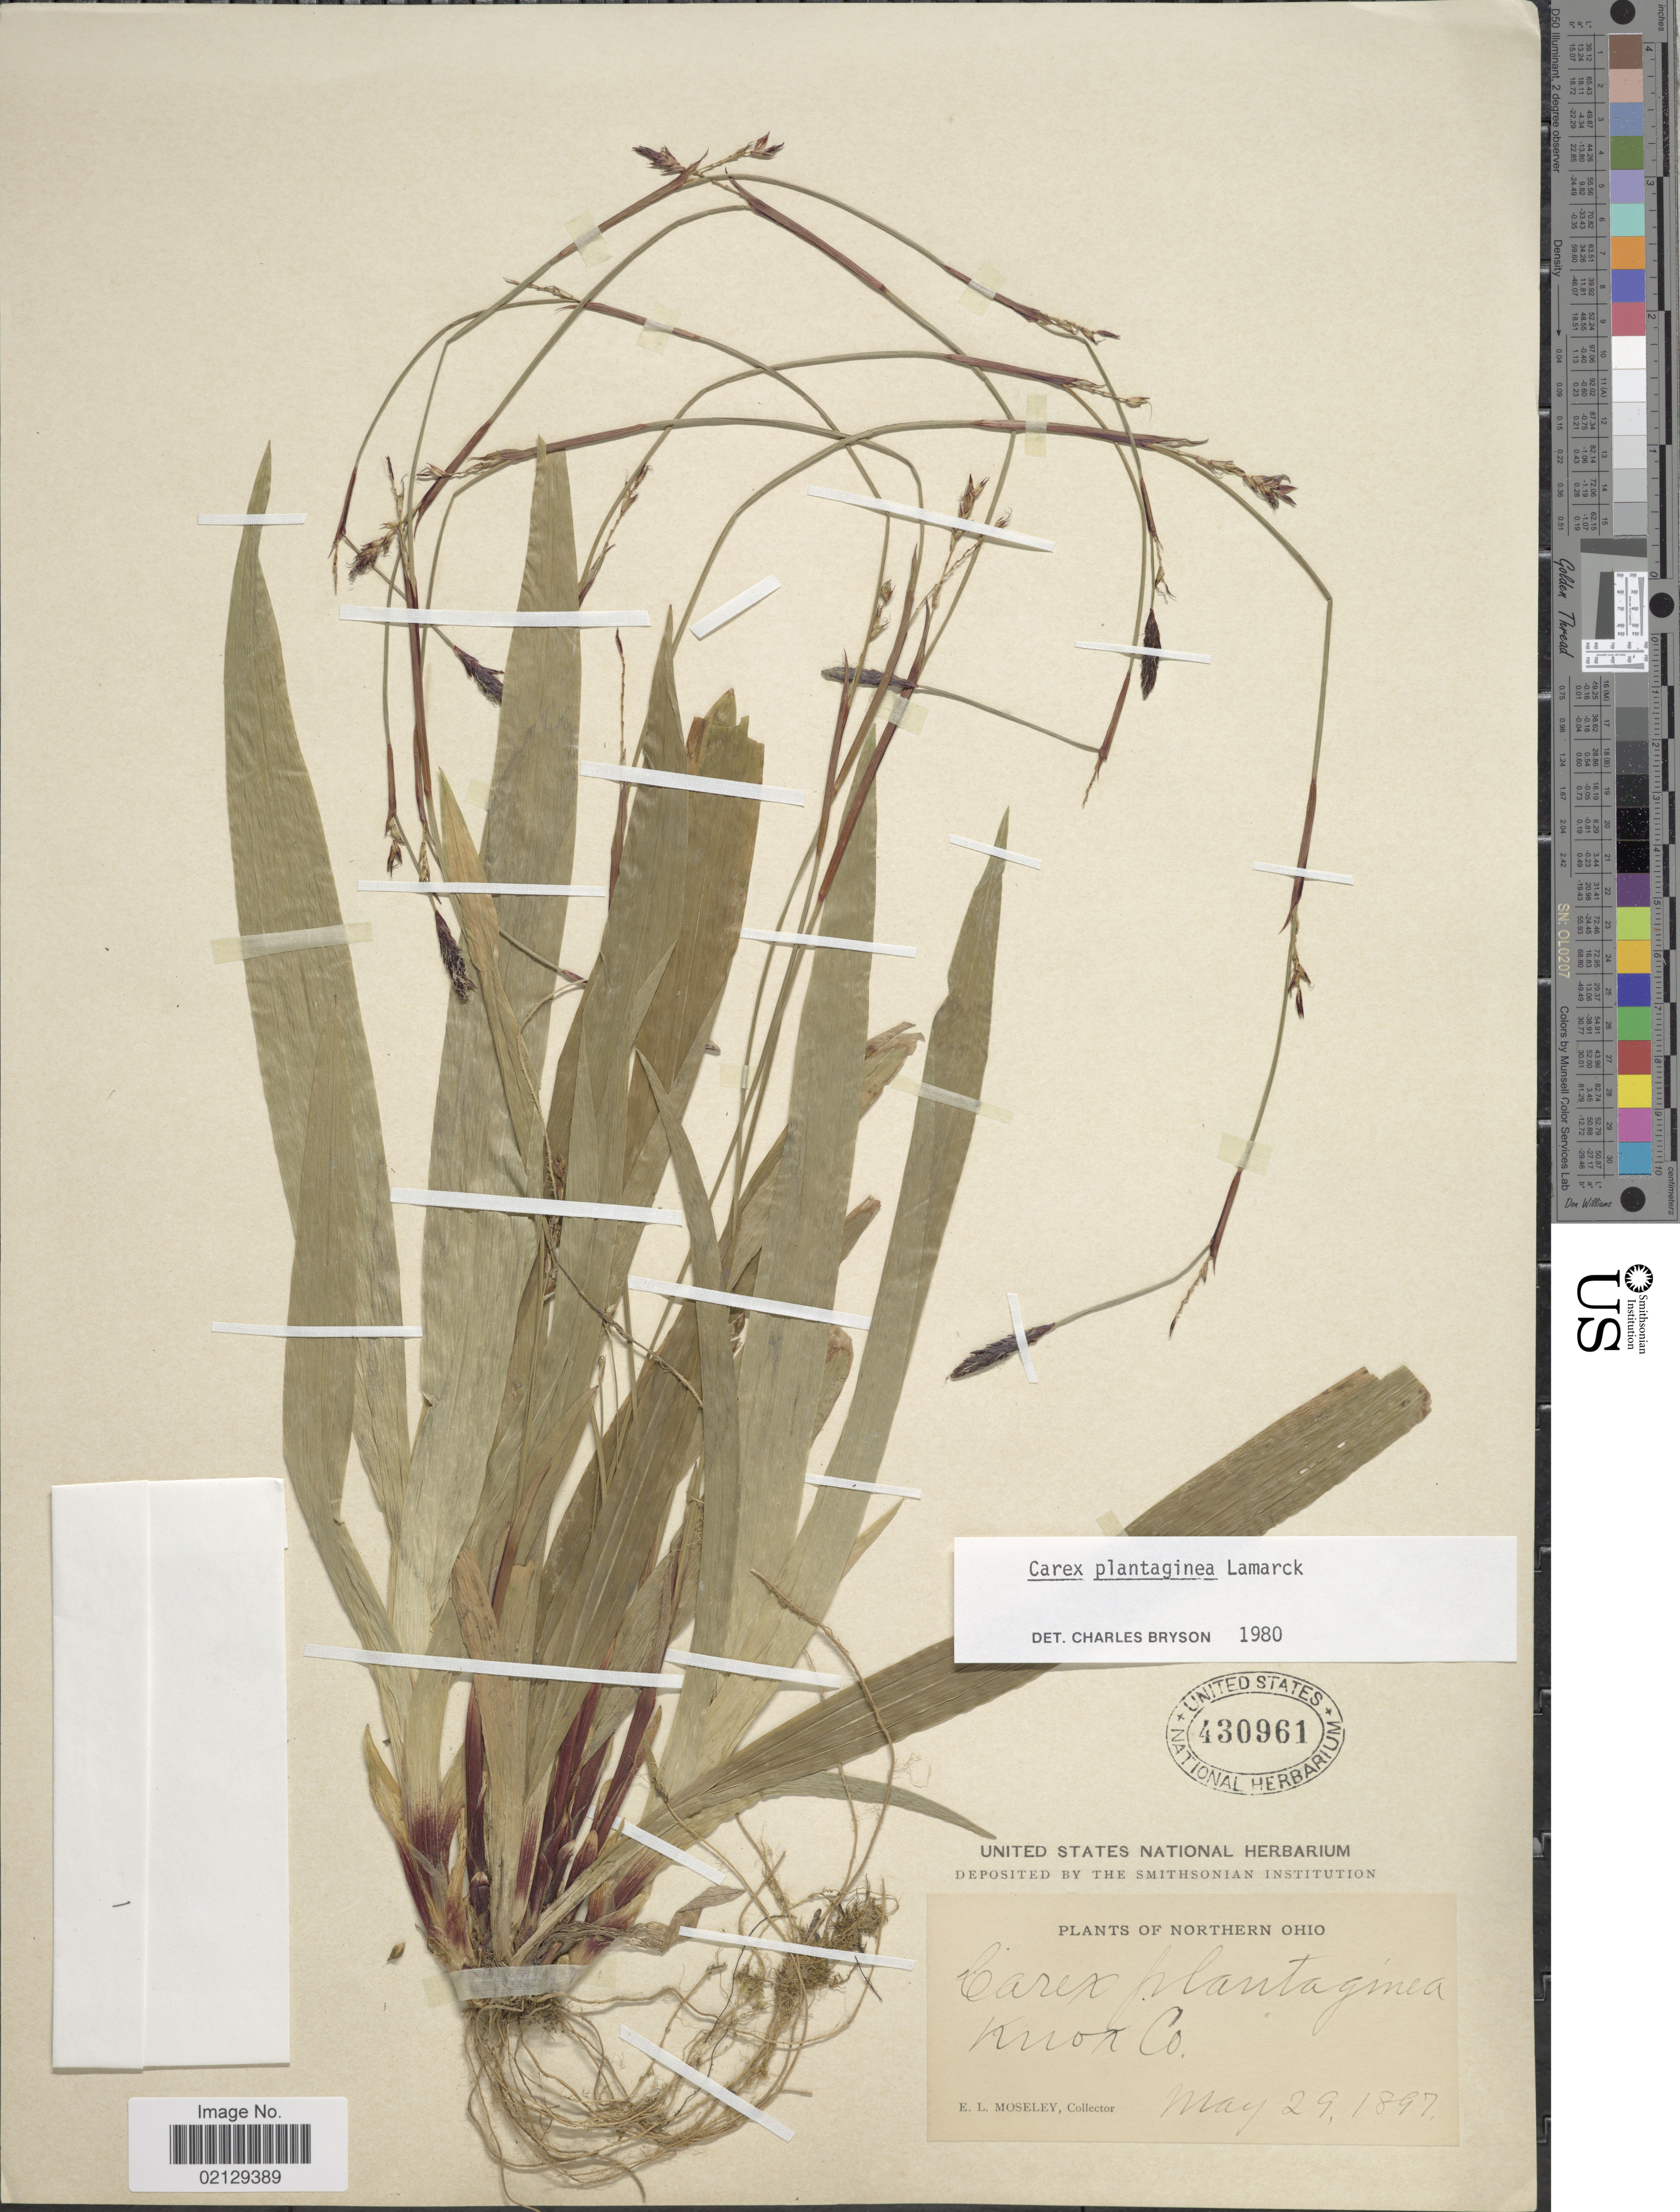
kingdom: Plantae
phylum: Tracheophyta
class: Liliopsida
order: Poales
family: Cyperaceae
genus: Carex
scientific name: Carex plantaginea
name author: Lam.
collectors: E. Moseley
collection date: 1897-05-29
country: United States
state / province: Ohio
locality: Northern Ohio, Knox Co.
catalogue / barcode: US 430961